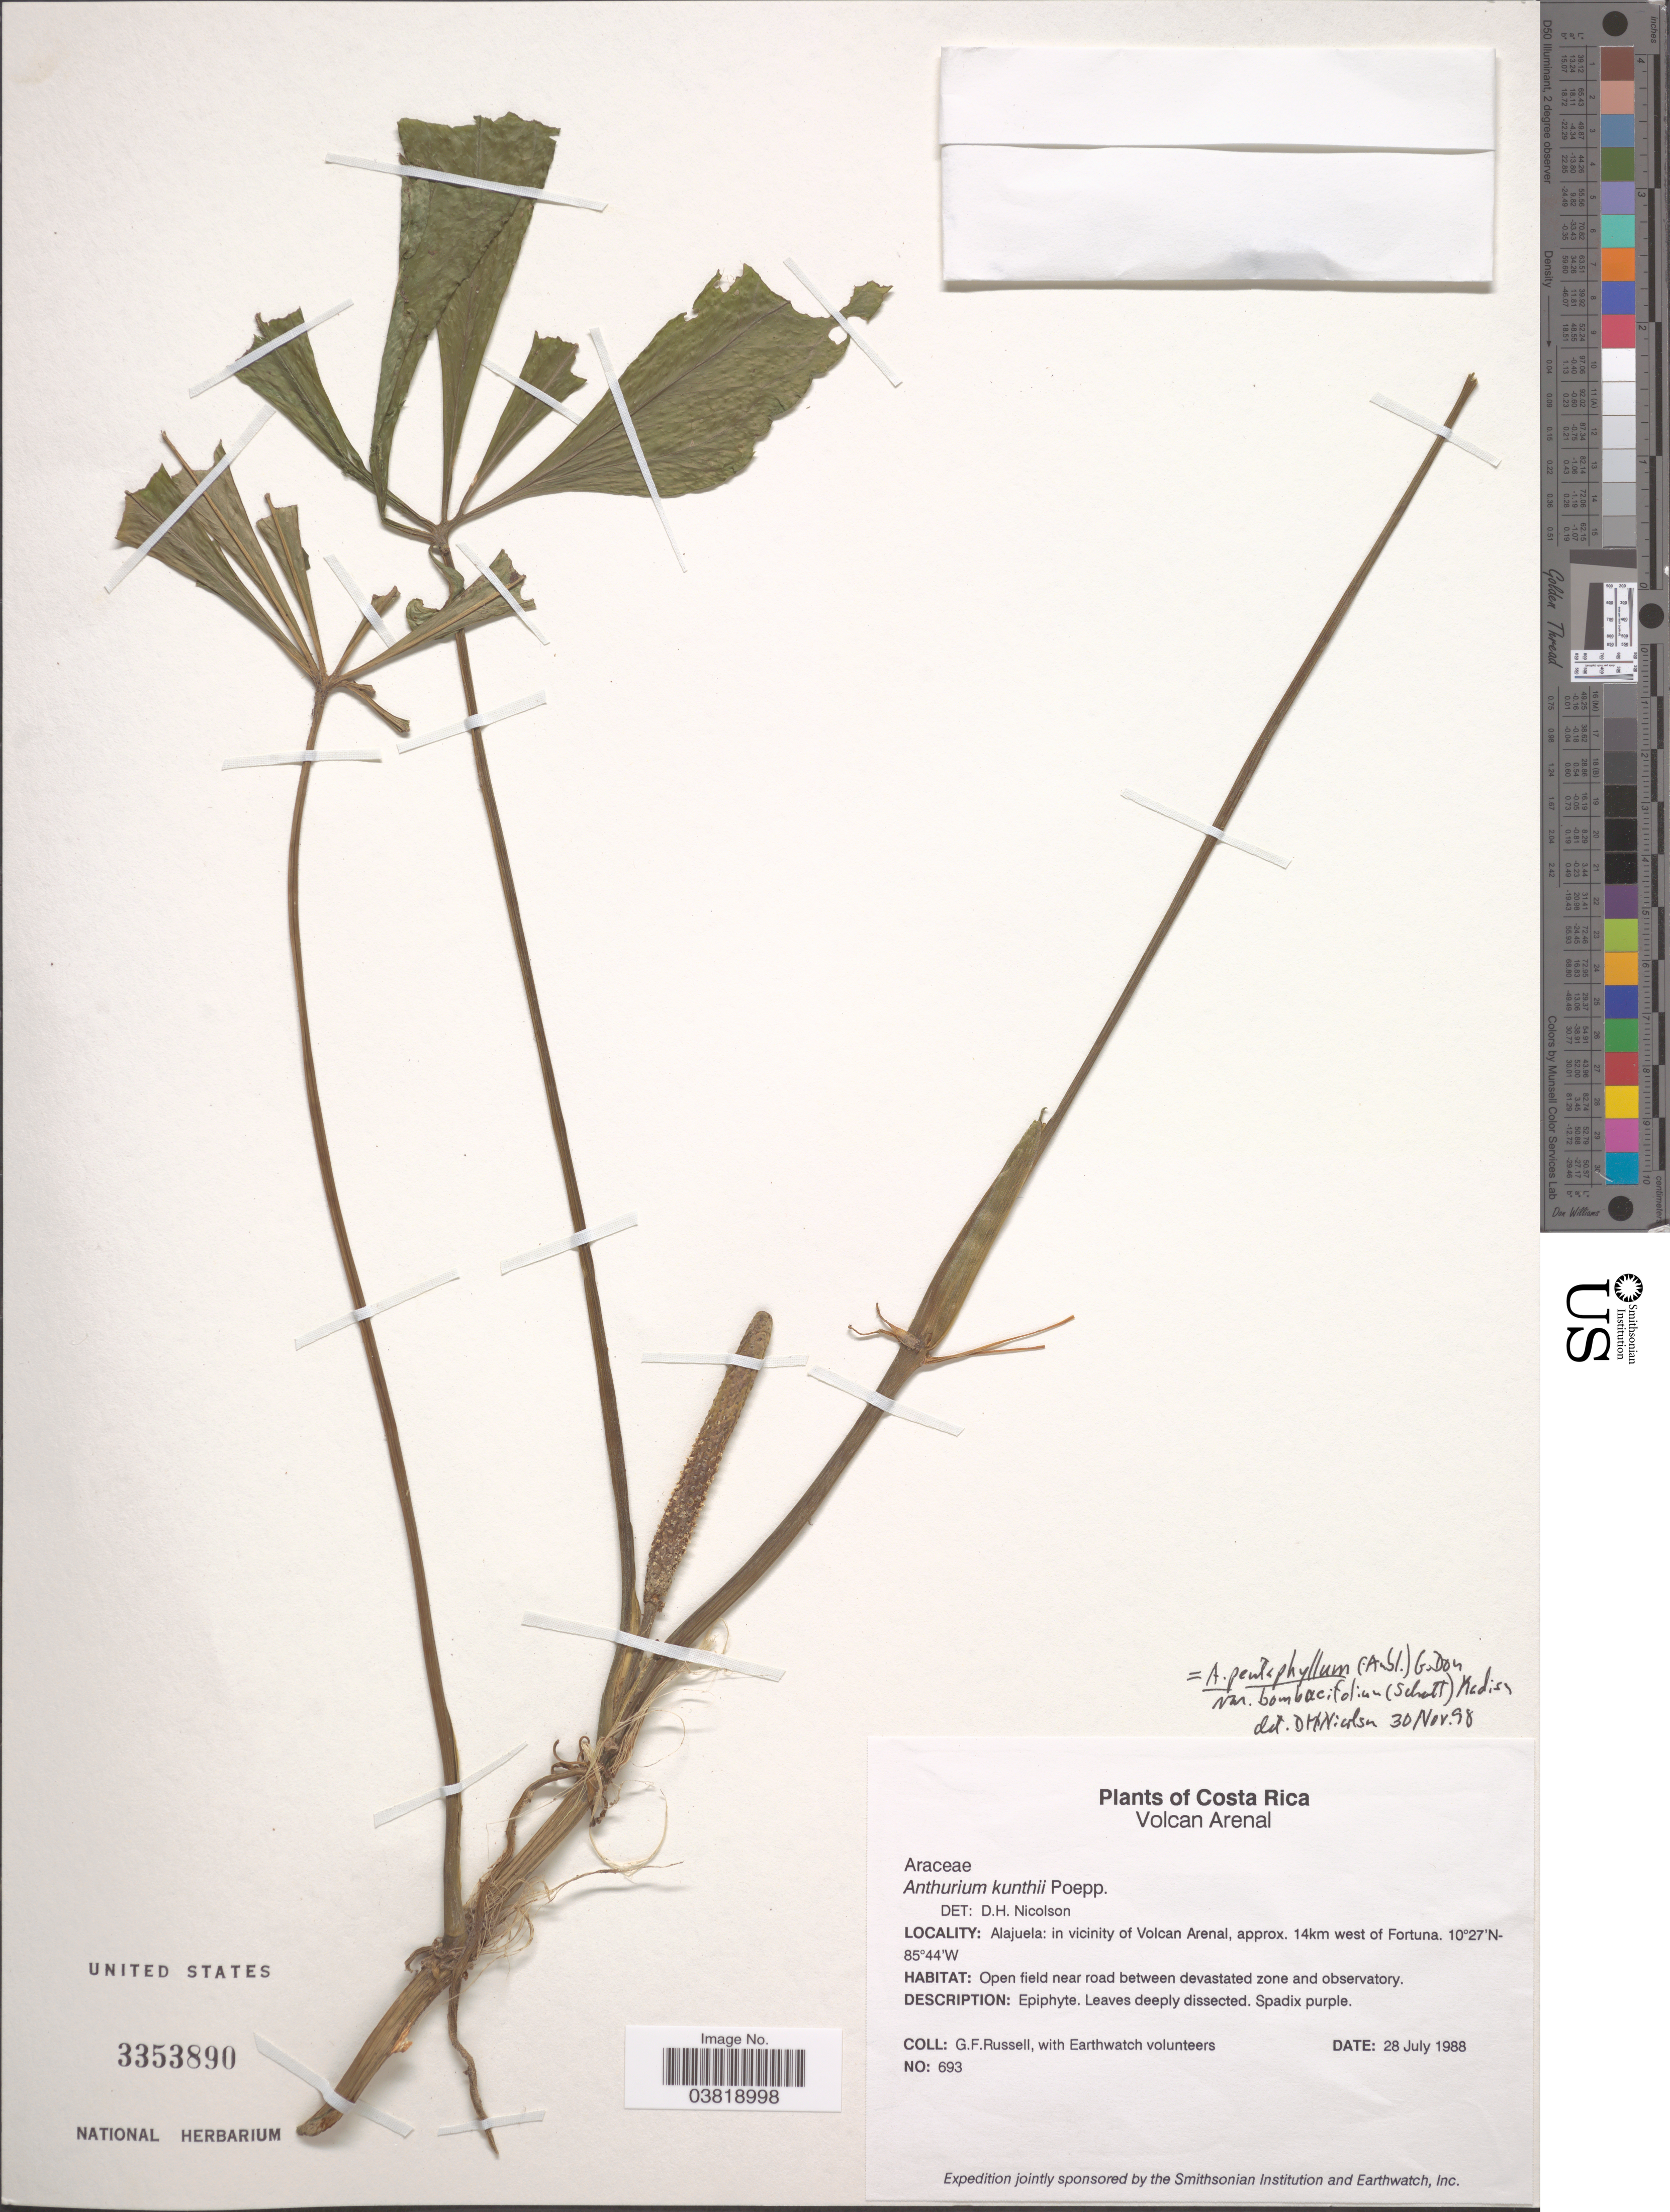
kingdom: Plantae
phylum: Tracheophyta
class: Liliopsida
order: Alismatales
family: Araceae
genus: Anthurium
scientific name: Anthurium pentaphyllum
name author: (Aubl.) G. Don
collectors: G. Russell & Earthwatch Volunteers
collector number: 693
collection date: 1988-07-28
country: Costa Rica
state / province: Alajuela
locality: Volcan Arenal. In vicinity of Volcan Arenal, approx. 14 km west of Fortuna. Near road between devastated zone and observatory.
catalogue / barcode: US 3353890